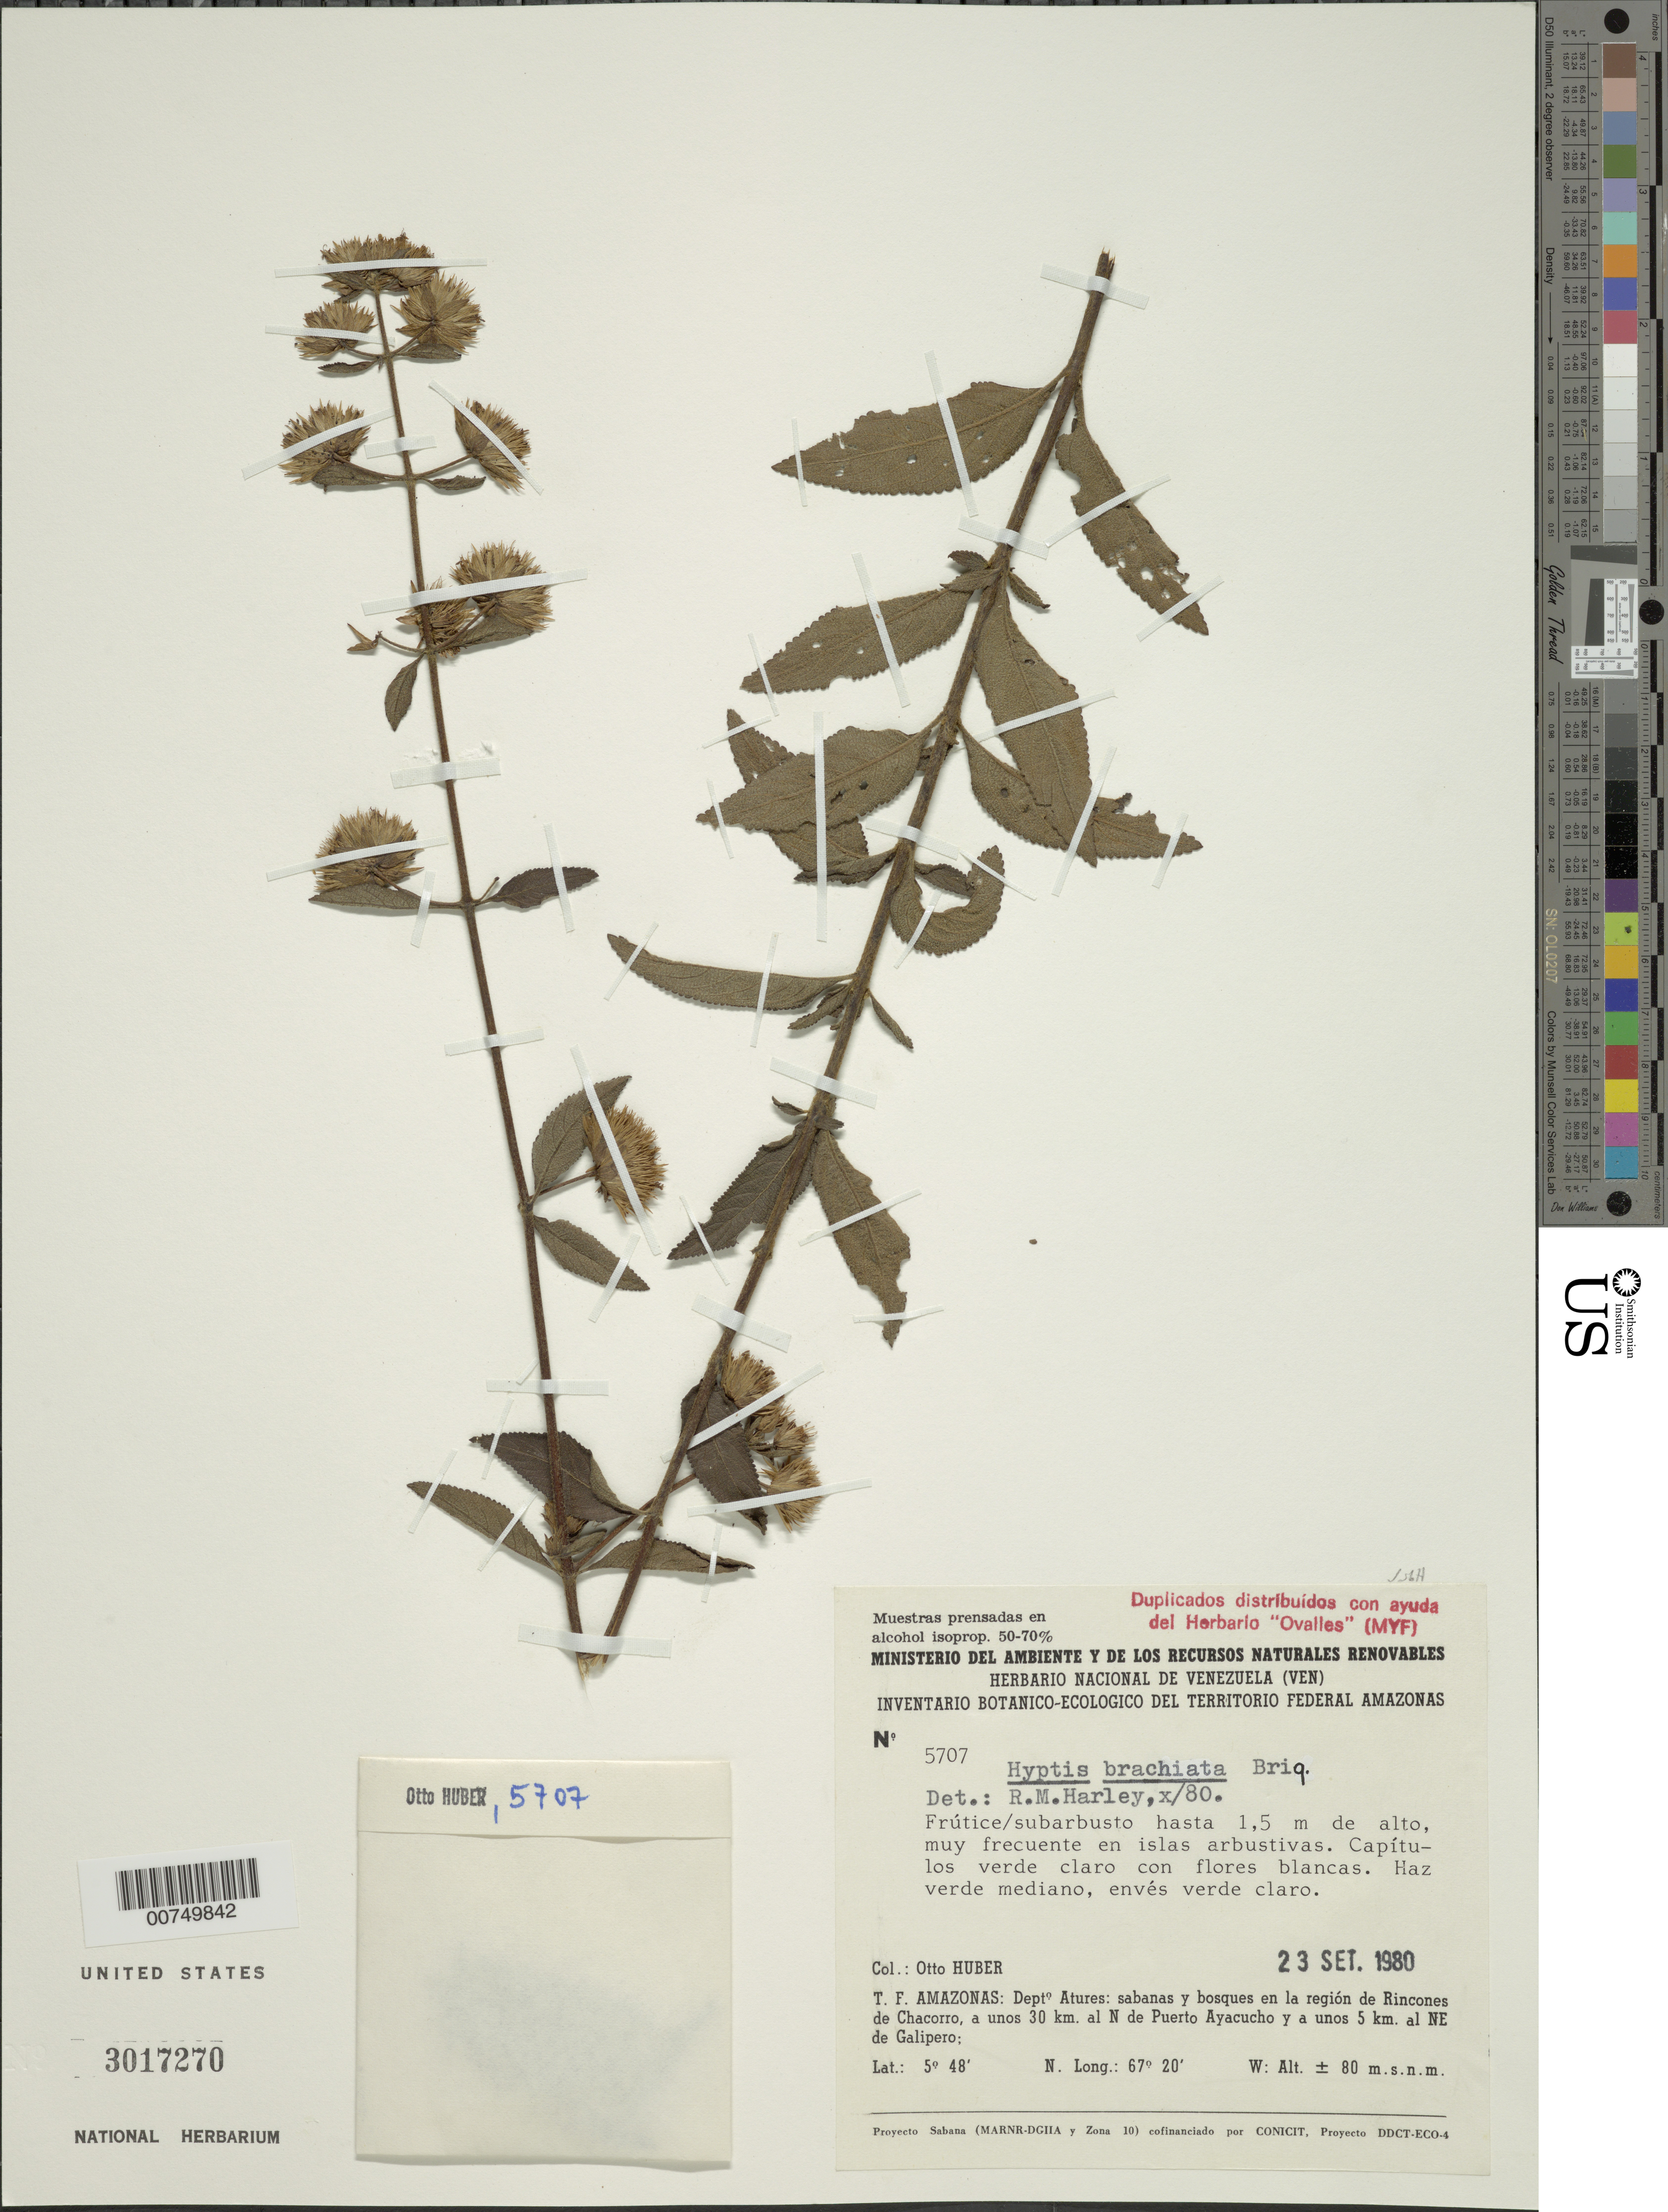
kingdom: Plantae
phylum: Tracheophyta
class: Magnoliopsida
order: Lamiales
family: Lamiaceae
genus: Hyptis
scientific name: Hyptis brachiata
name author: Briq.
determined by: Harley, R. M.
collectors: O. Huber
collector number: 5707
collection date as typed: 23-Sep-80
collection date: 1980-09-23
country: Venezuela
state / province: Amazonas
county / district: Atures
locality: Rincones de Chacorro, 30 km N of Puerto Ayacucho, 5 km NE of Galipero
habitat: Islas arbustivas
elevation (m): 80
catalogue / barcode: US 3017270